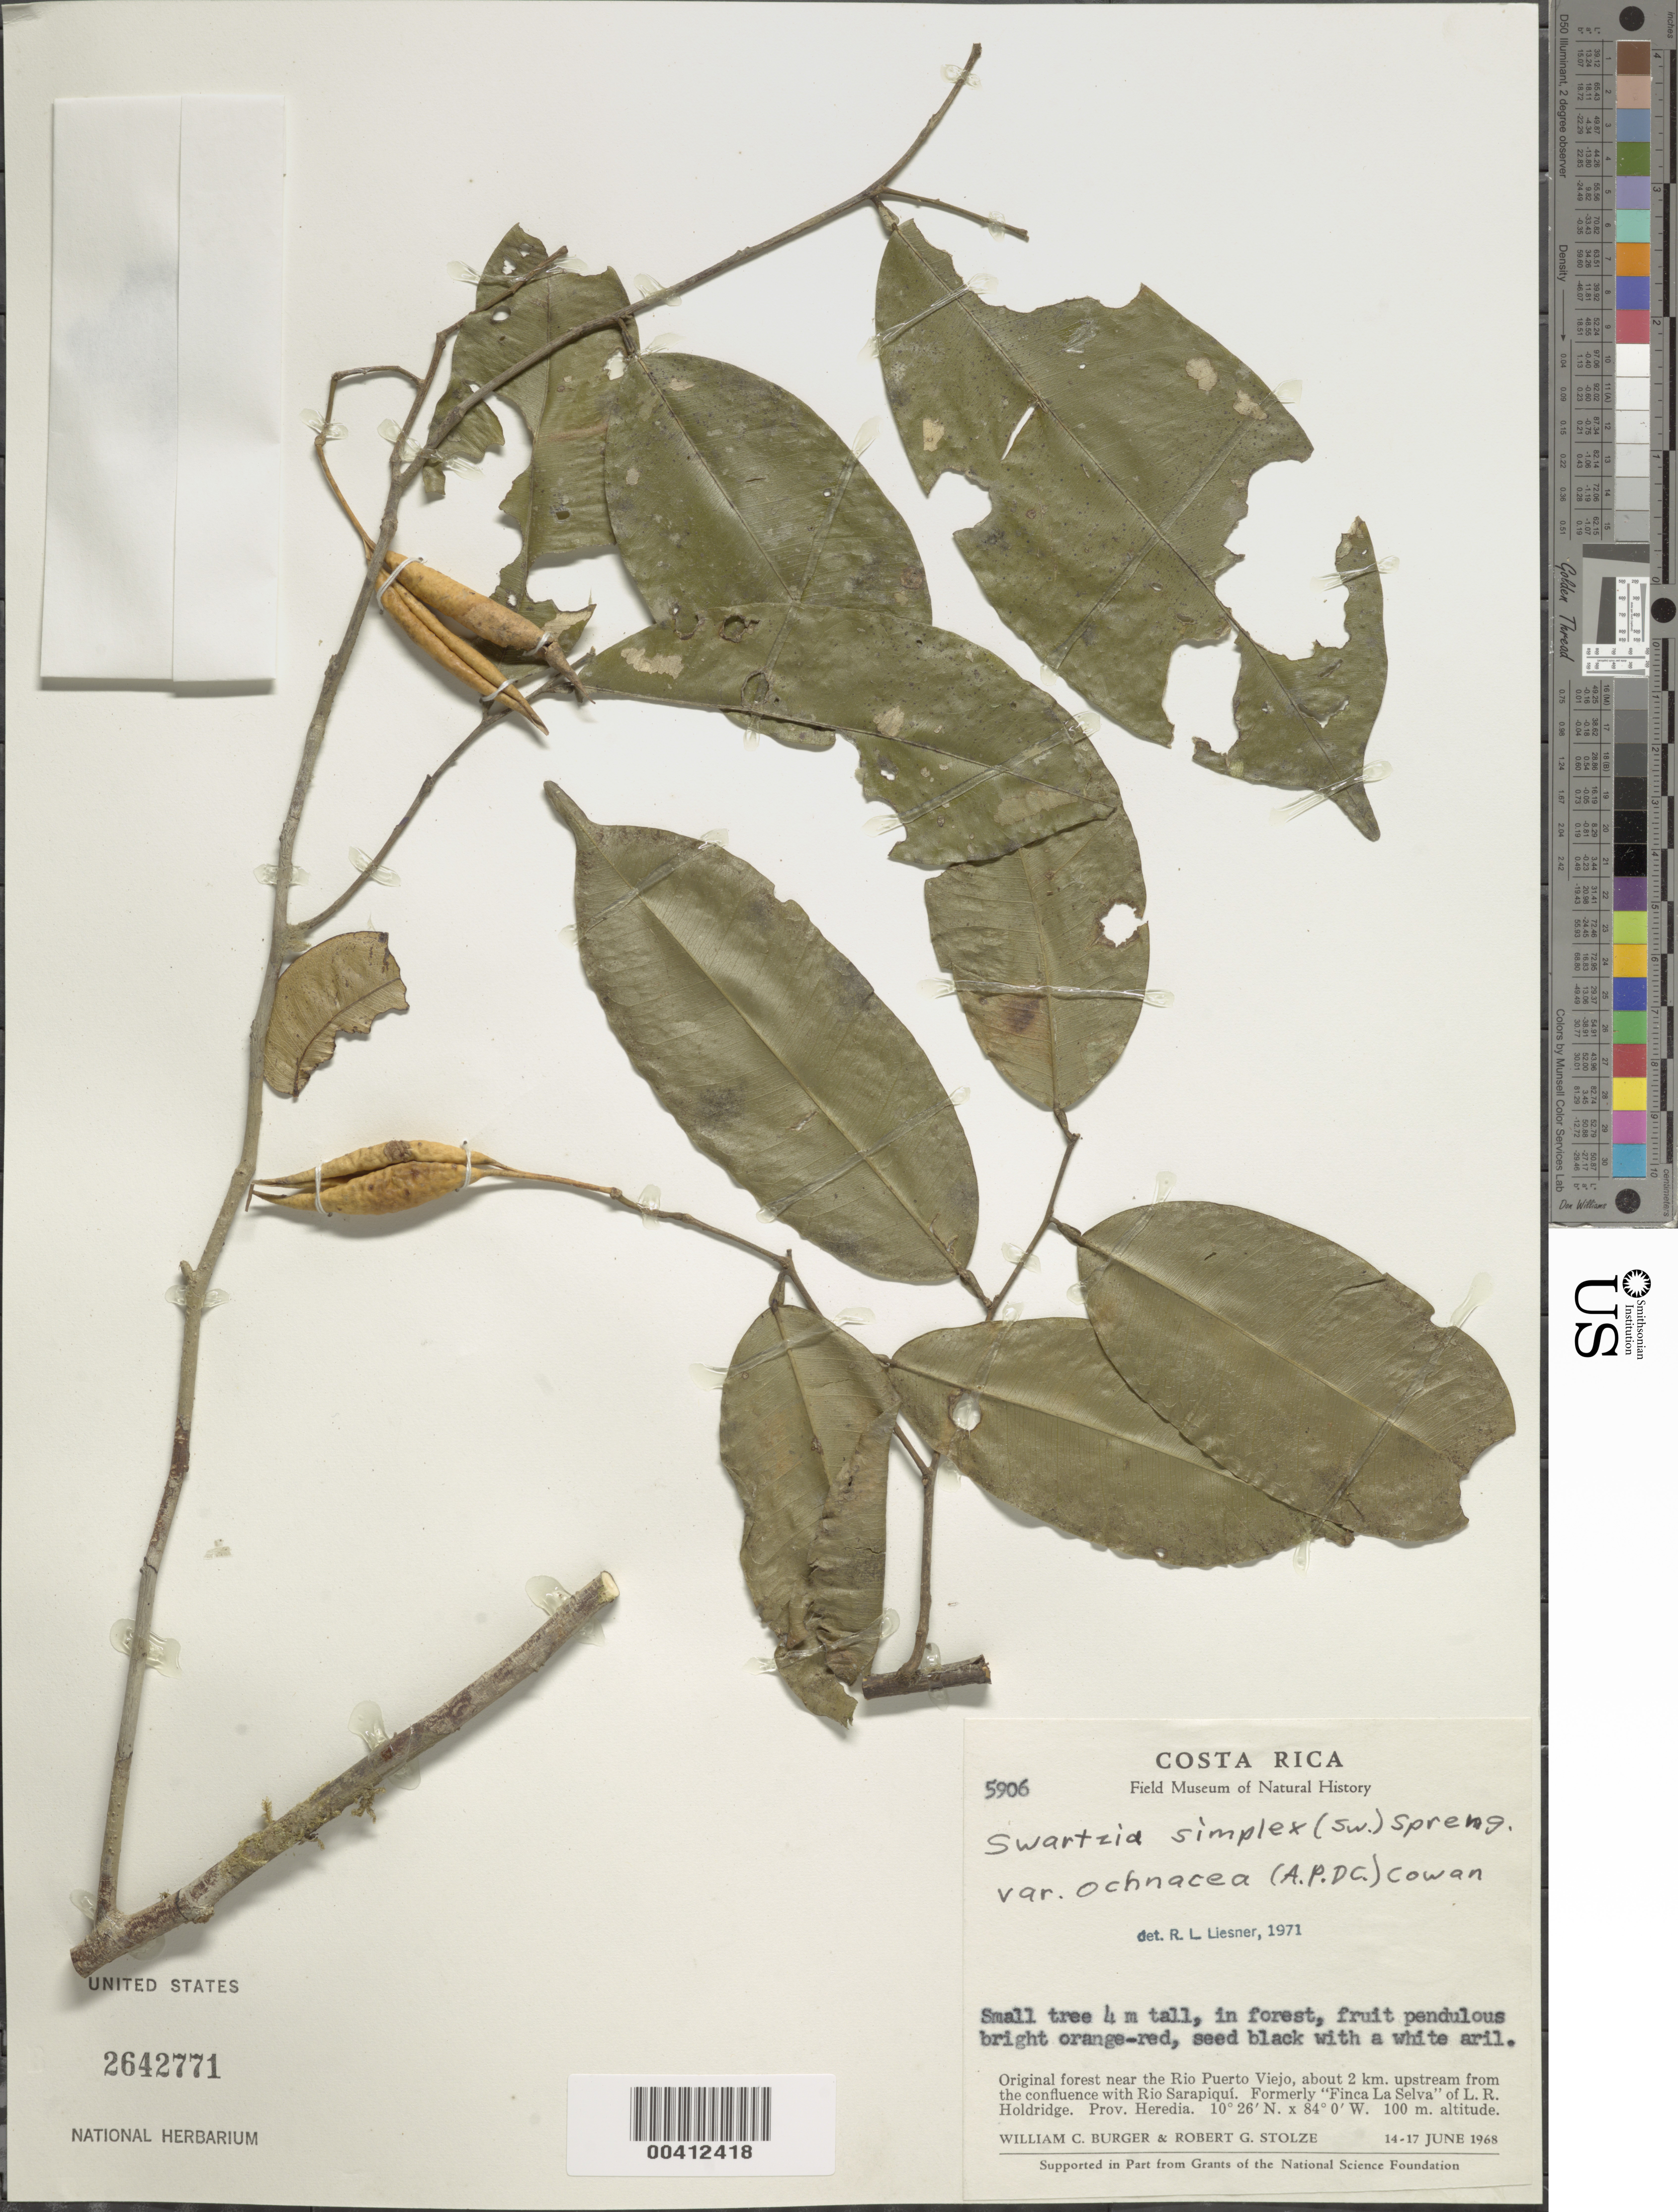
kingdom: Plantae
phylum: Tracheophyta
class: Magnoliopsida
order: Fabales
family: Fabaceae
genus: Swartzia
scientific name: Swartzia simplex var. ochnacea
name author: (DC.) R.S. Cowan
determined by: Liesner, R. L.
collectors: W. Burger & R. G. Stolze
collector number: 5906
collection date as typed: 14 Jun 1968 to 17 Jun 1968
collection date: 1968-06-14/1968-06-17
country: Costa Rica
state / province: Heredia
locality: Near rio puerto viejo, abiut 2 km upstream from the confluence with rio Sarapiqui. formerly "finca la selva" of l.r. holdridge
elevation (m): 100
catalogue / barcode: US 2642771